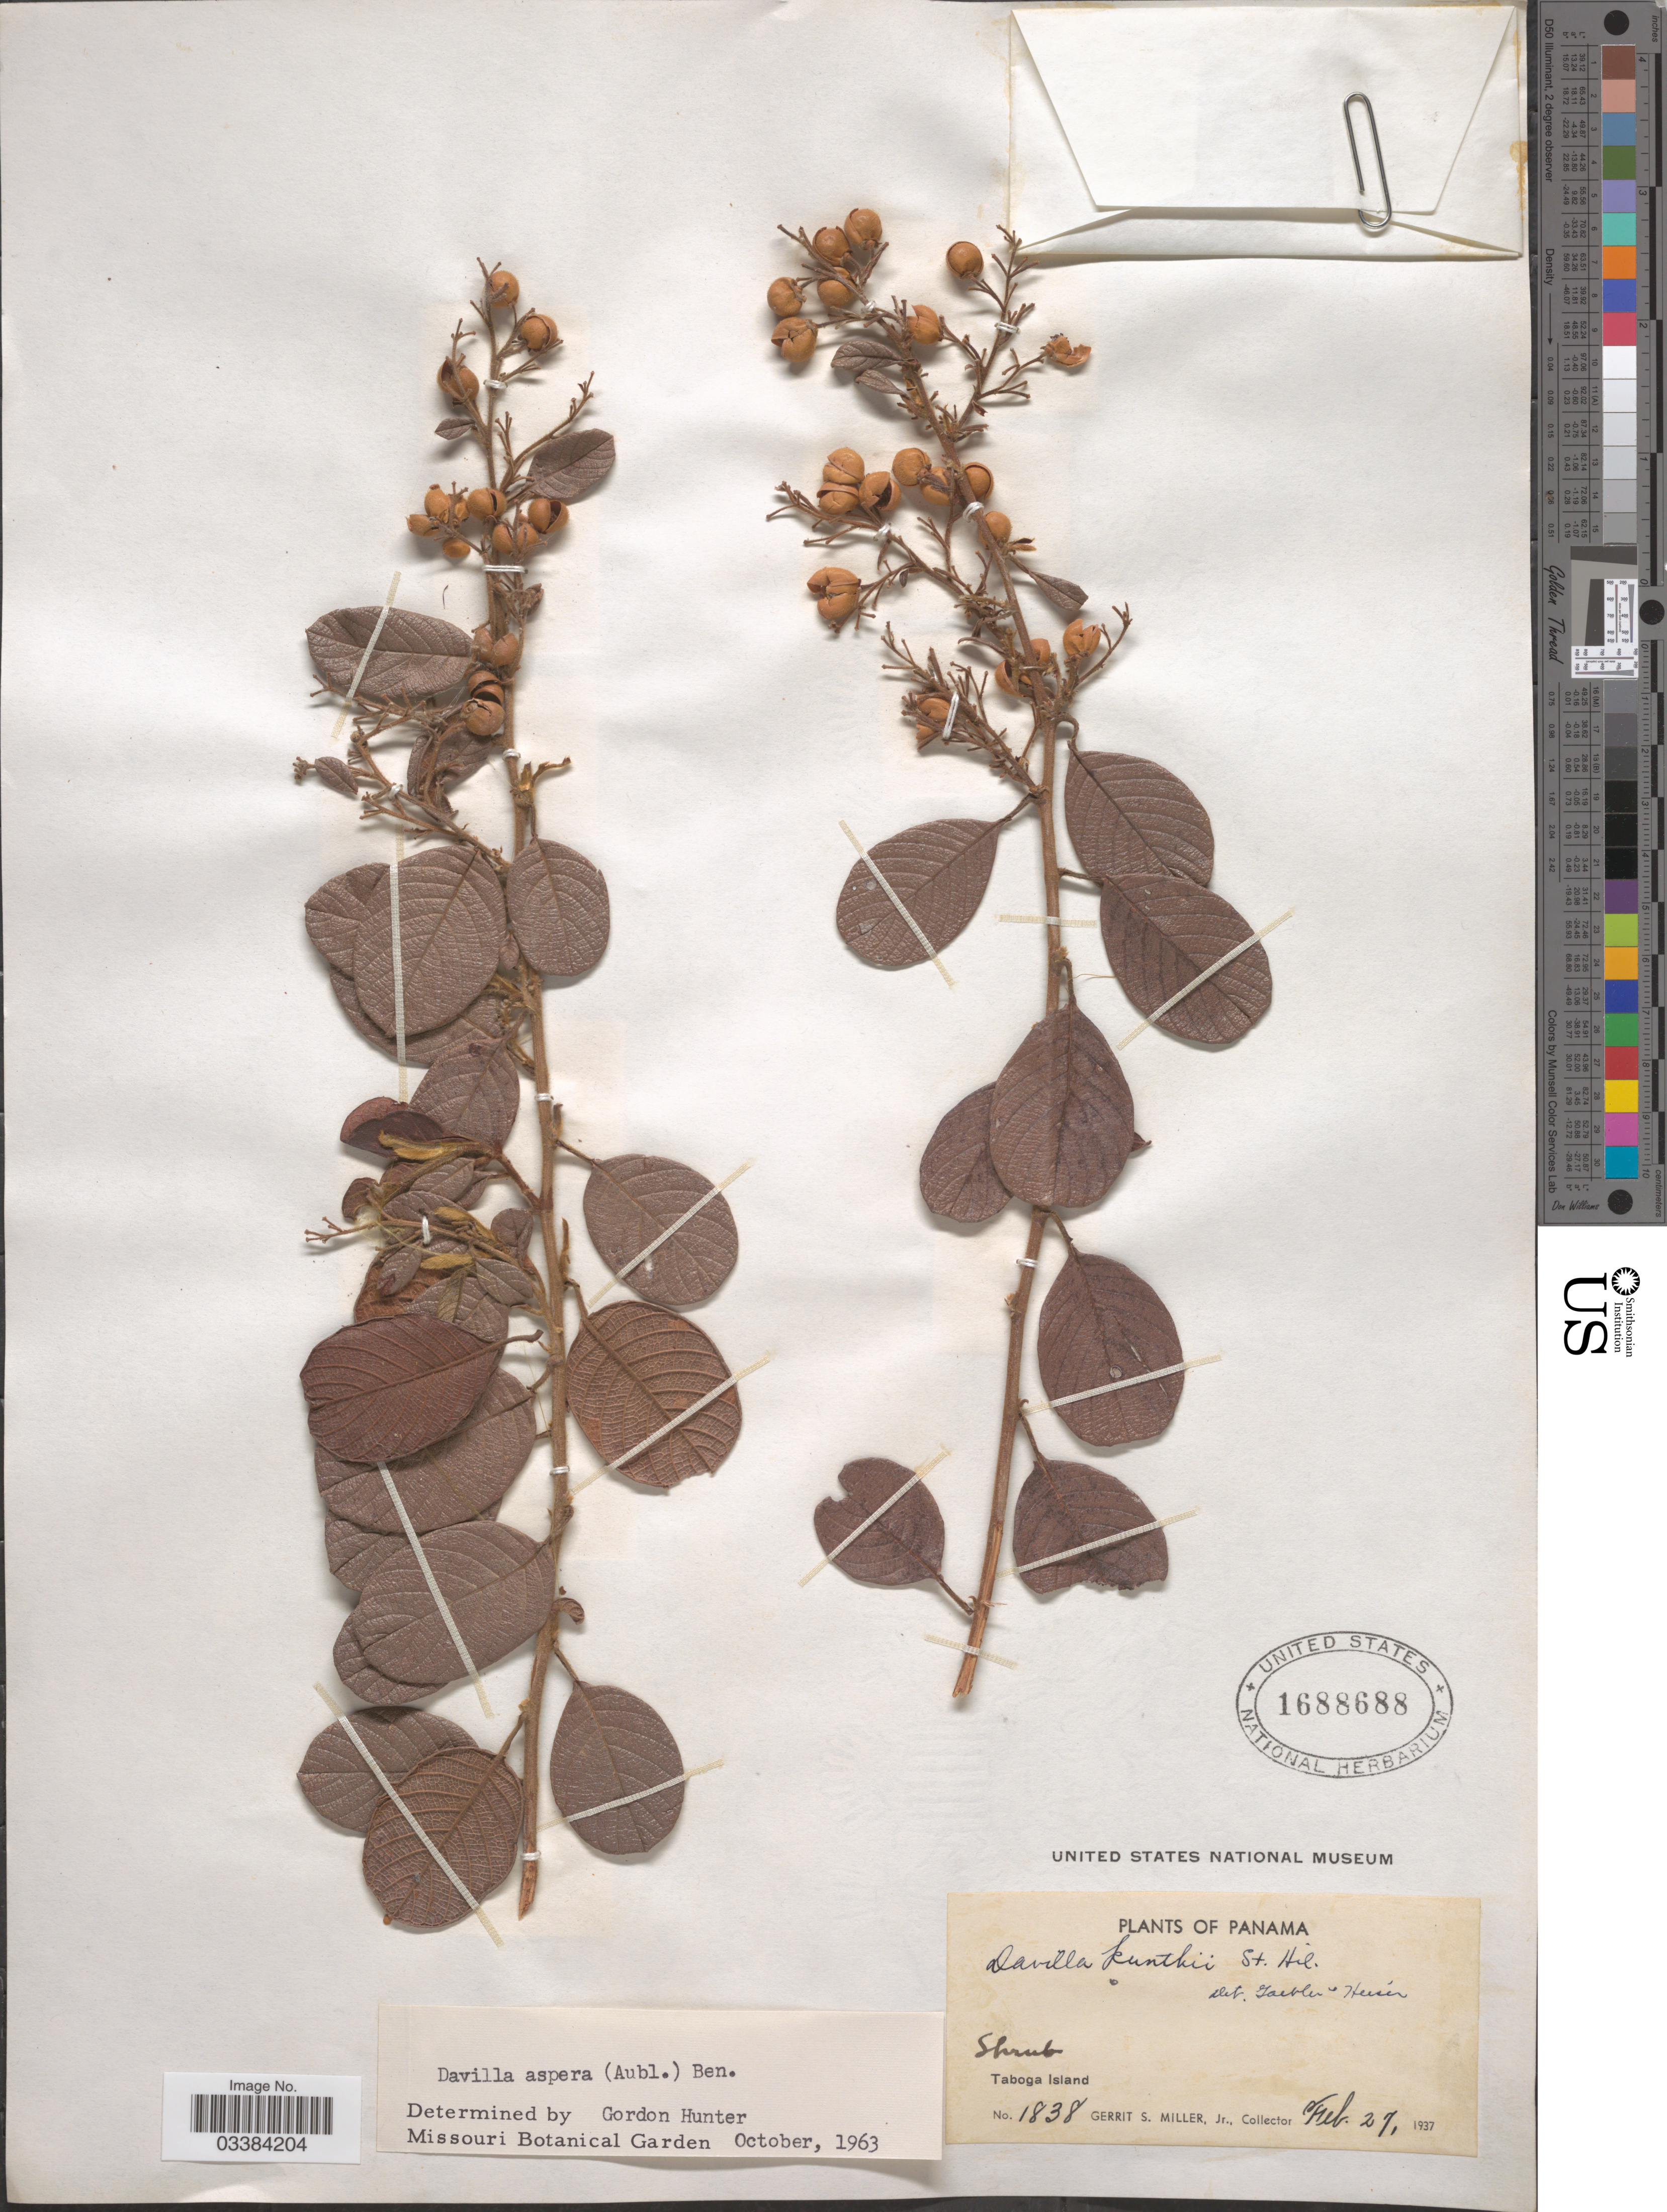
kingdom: Plantae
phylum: Tracheophyta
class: Magnoliopsida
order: Dilleniales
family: Dilleniaceae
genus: Davilla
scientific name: Davilla kunthii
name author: A. St.-Hil.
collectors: G. S. Miller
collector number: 1838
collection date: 1937-02-27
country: Panama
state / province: Panamá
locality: Taboga Island.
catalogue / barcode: US 1688688